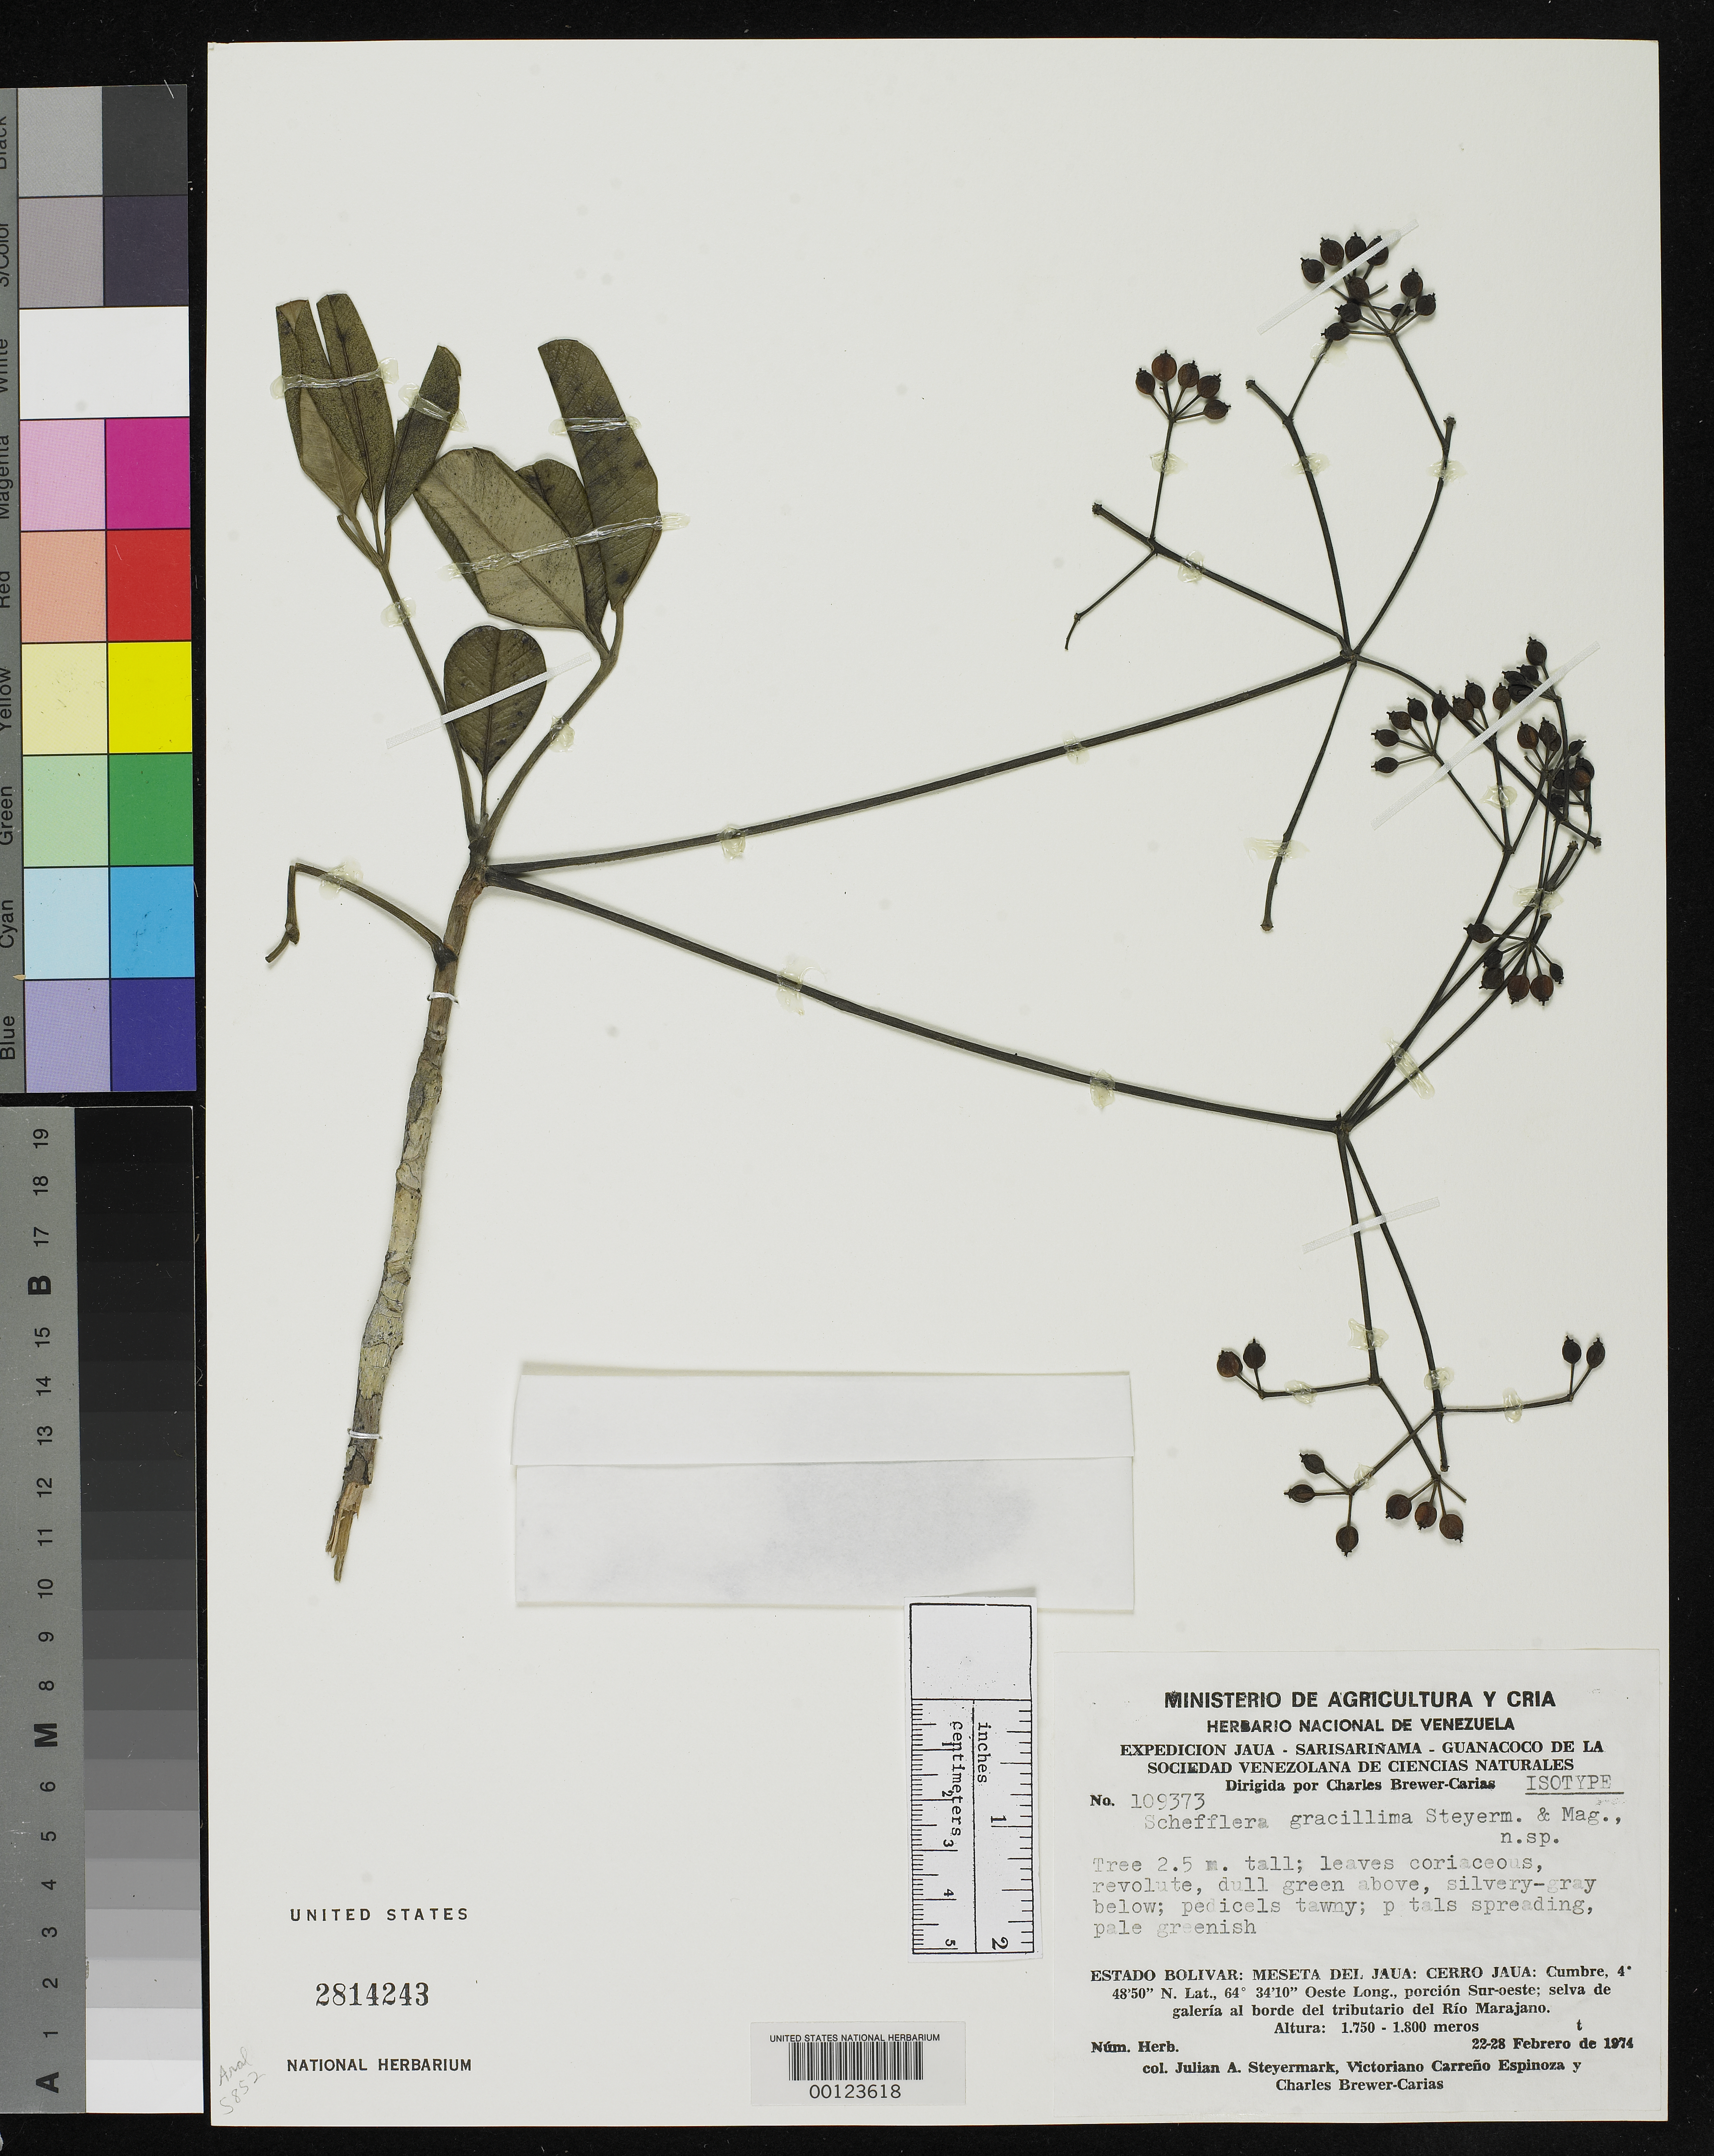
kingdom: Plantae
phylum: Tracheophyta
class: Magnoliopsida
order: Apiales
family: Araliaceae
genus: Schefflera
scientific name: Schefflera gracillima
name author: Steyerm. & Maguire in Steyerm. & Brewer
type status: Isotype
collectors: J. Steyermark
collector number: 109373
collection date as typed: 22 Feb 1974 to 28 Feb 1974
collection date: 1974-02-22/1974-02-28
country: Venezuela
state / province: Bolivar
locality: Meseta Doe jaua, Cerro Jaua.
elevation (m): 1750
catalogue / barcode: US 2814243